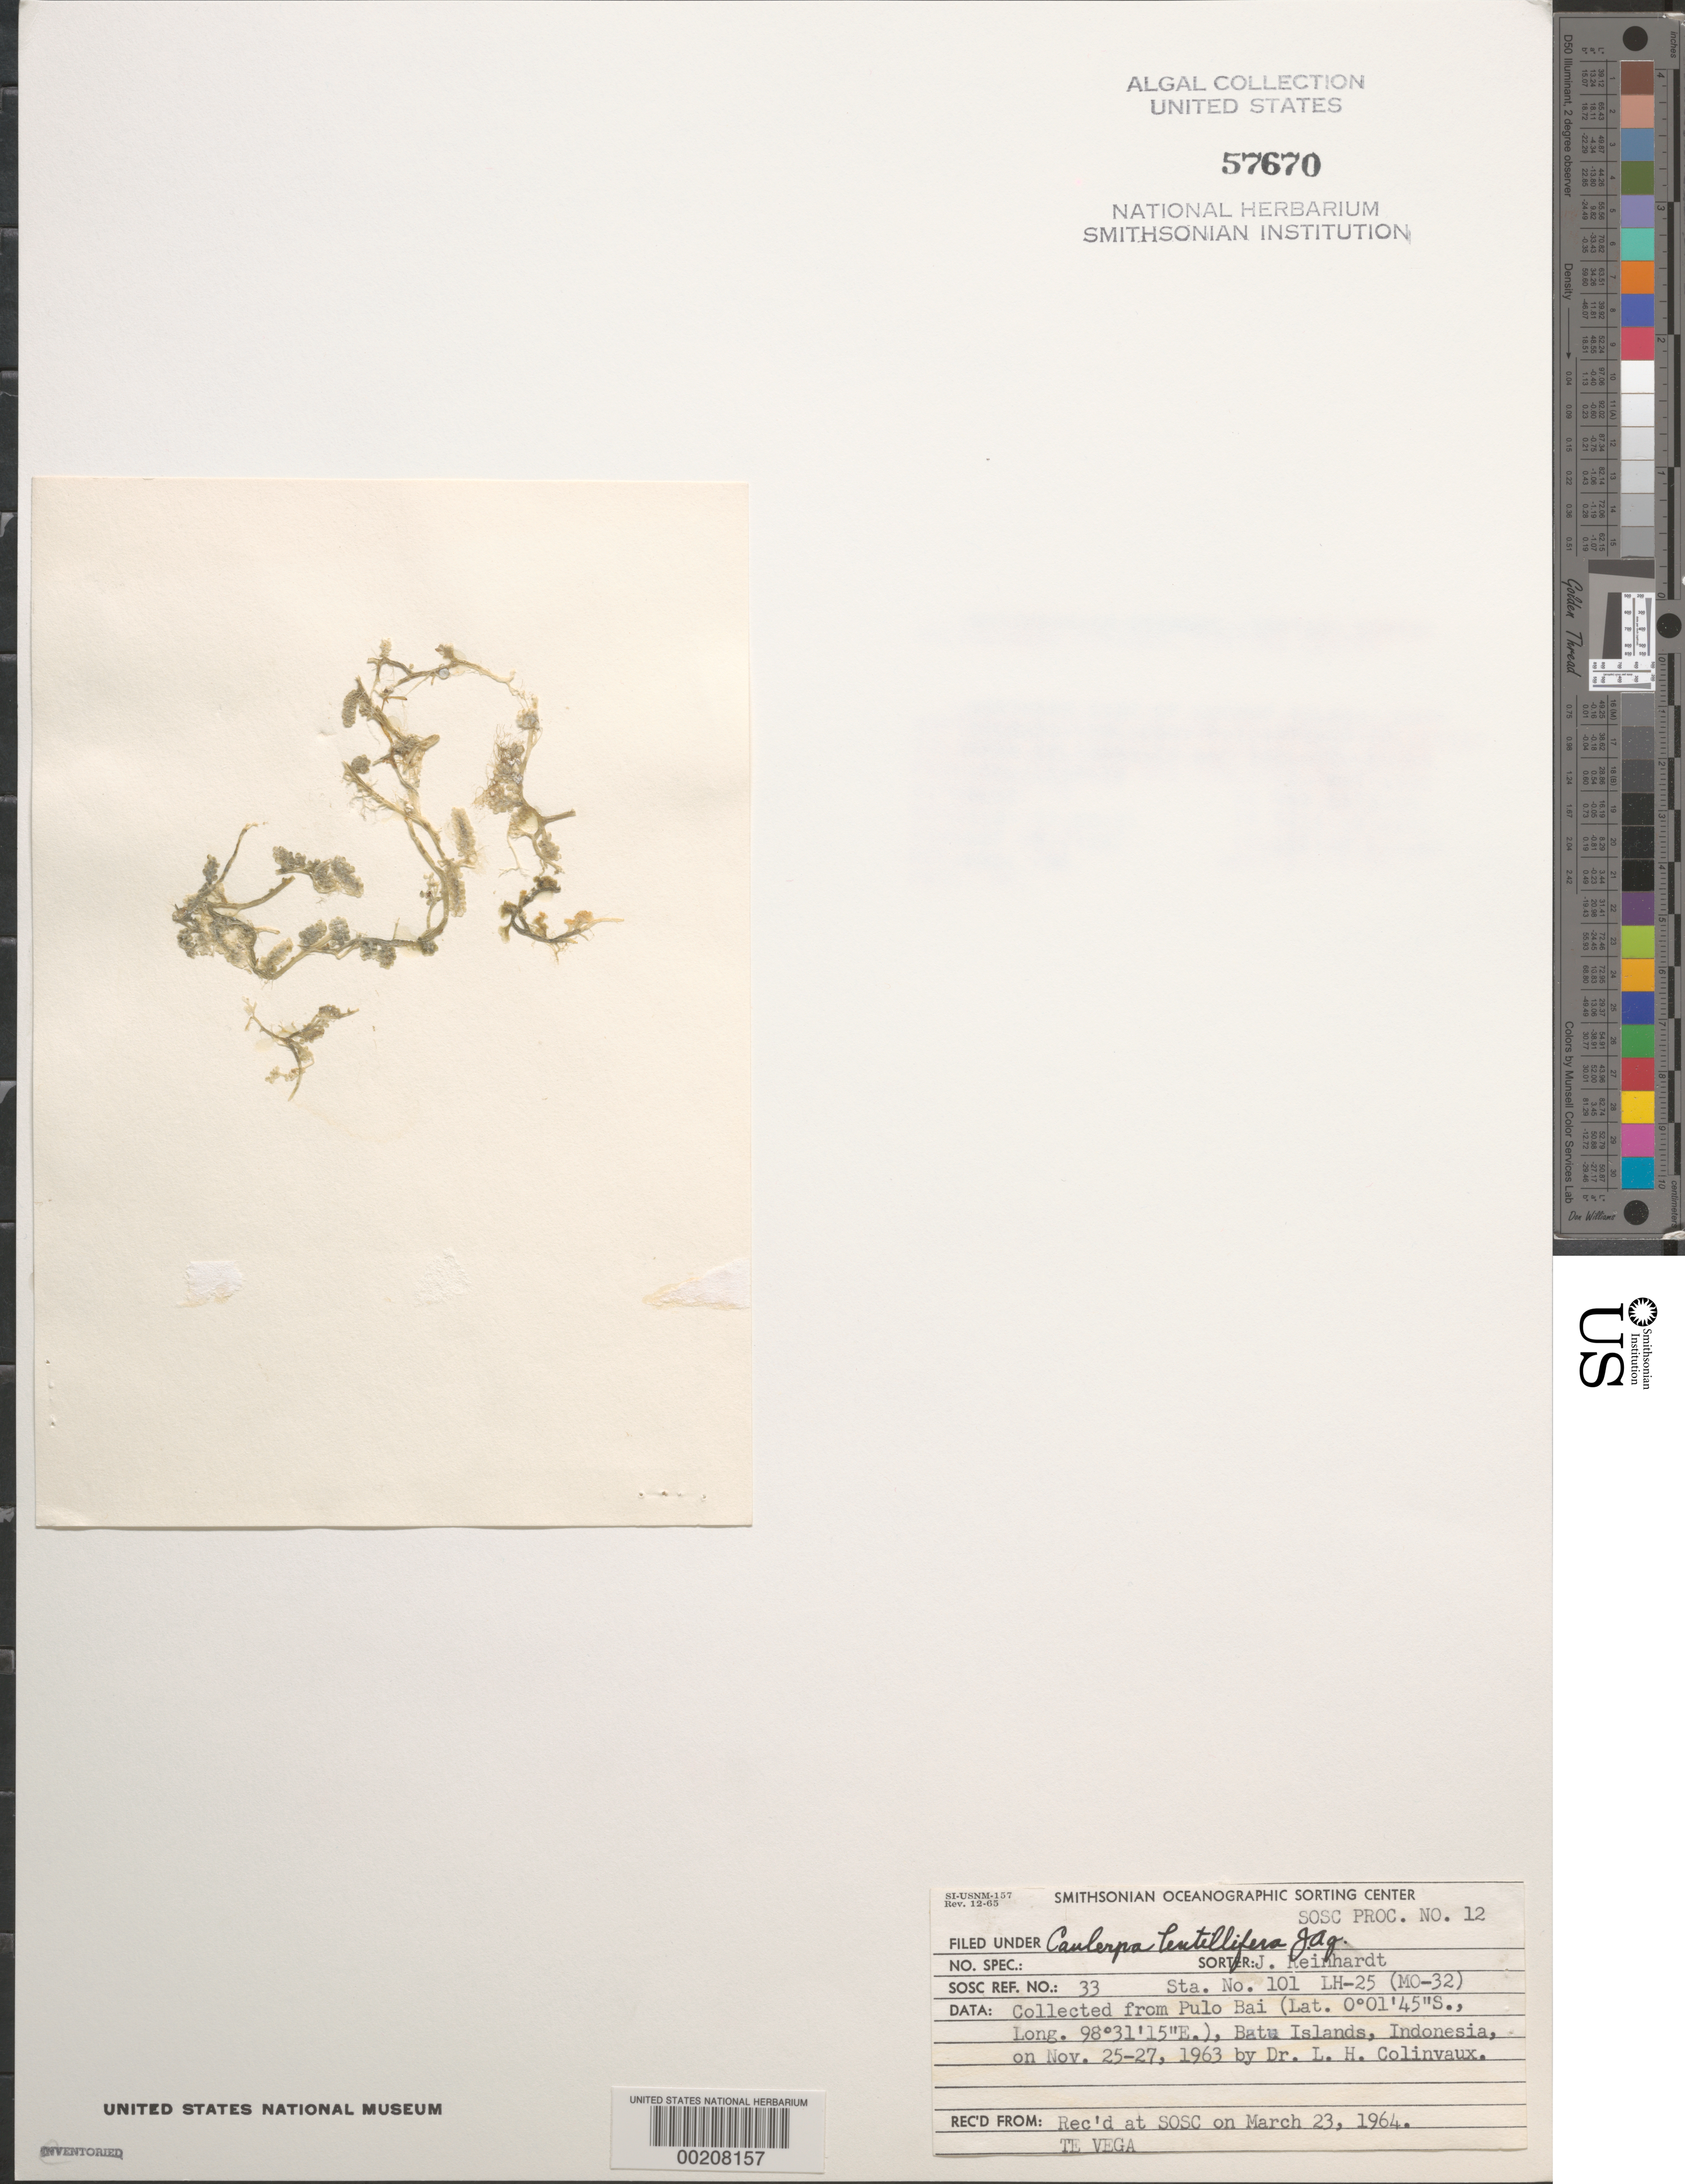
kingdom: Plantae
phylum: Chlorophyta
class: Ulvophyceae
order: Bryopsidales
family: Caulerpaceae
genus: Caulerpa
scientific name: Caulerpa lentillifera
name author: J. Agardh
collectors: L. Hillis-Colinvaux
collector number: LH-25 & MO-32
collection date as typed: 25 Nov 1963 TO 27 Nov 1963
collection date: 1963-11-25/1963-11-27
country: Indonesia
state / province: Sumatra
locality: Pulo bai, batu islands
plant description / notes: Te Vega Cruise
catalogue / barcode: US 57670